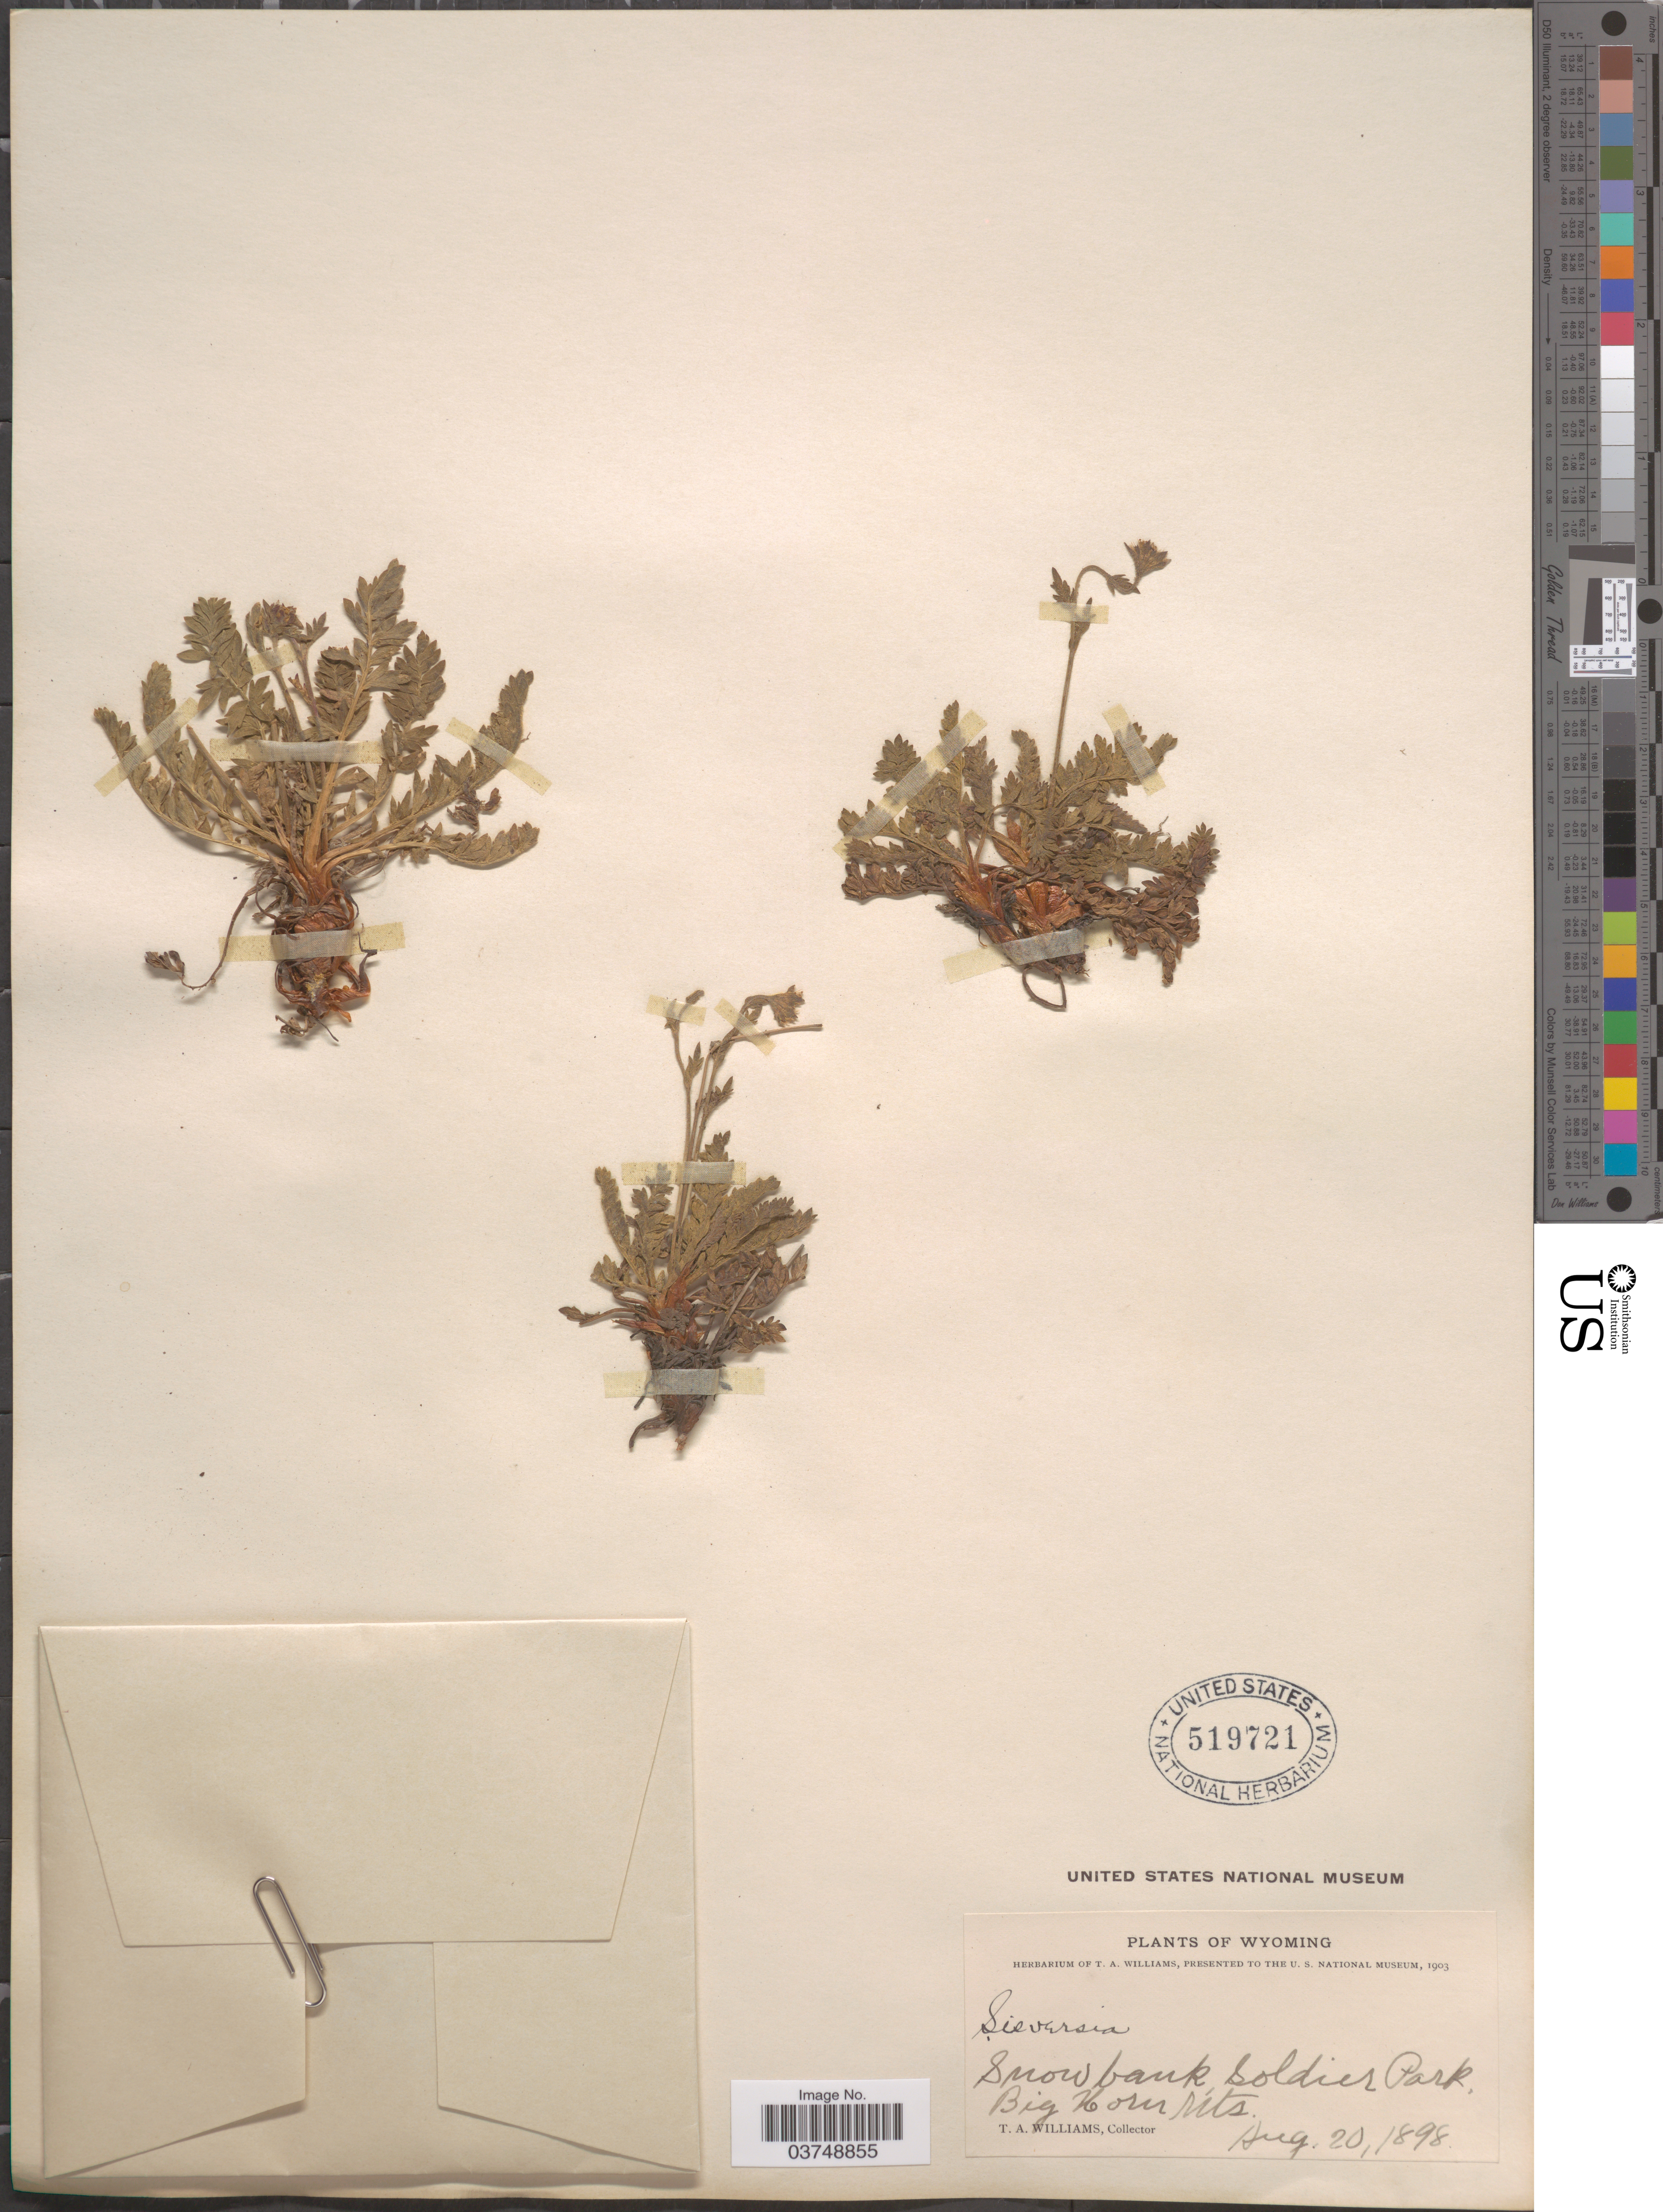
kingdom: Plantae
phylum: Tracheophyta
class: Magnoliopsida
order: Rosales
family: Rosaceae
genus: Geum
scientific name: Geum sp.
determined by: Strong, Mark T., (BOT), Smithsonian Institution - National Museum of Natural History (UNITED STATES)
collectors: T. Williams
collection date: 1898-08-20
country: United States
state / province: Wyoming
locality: Snow bank, Soldier Park, Big Horn Mts.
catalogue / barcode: US 519721